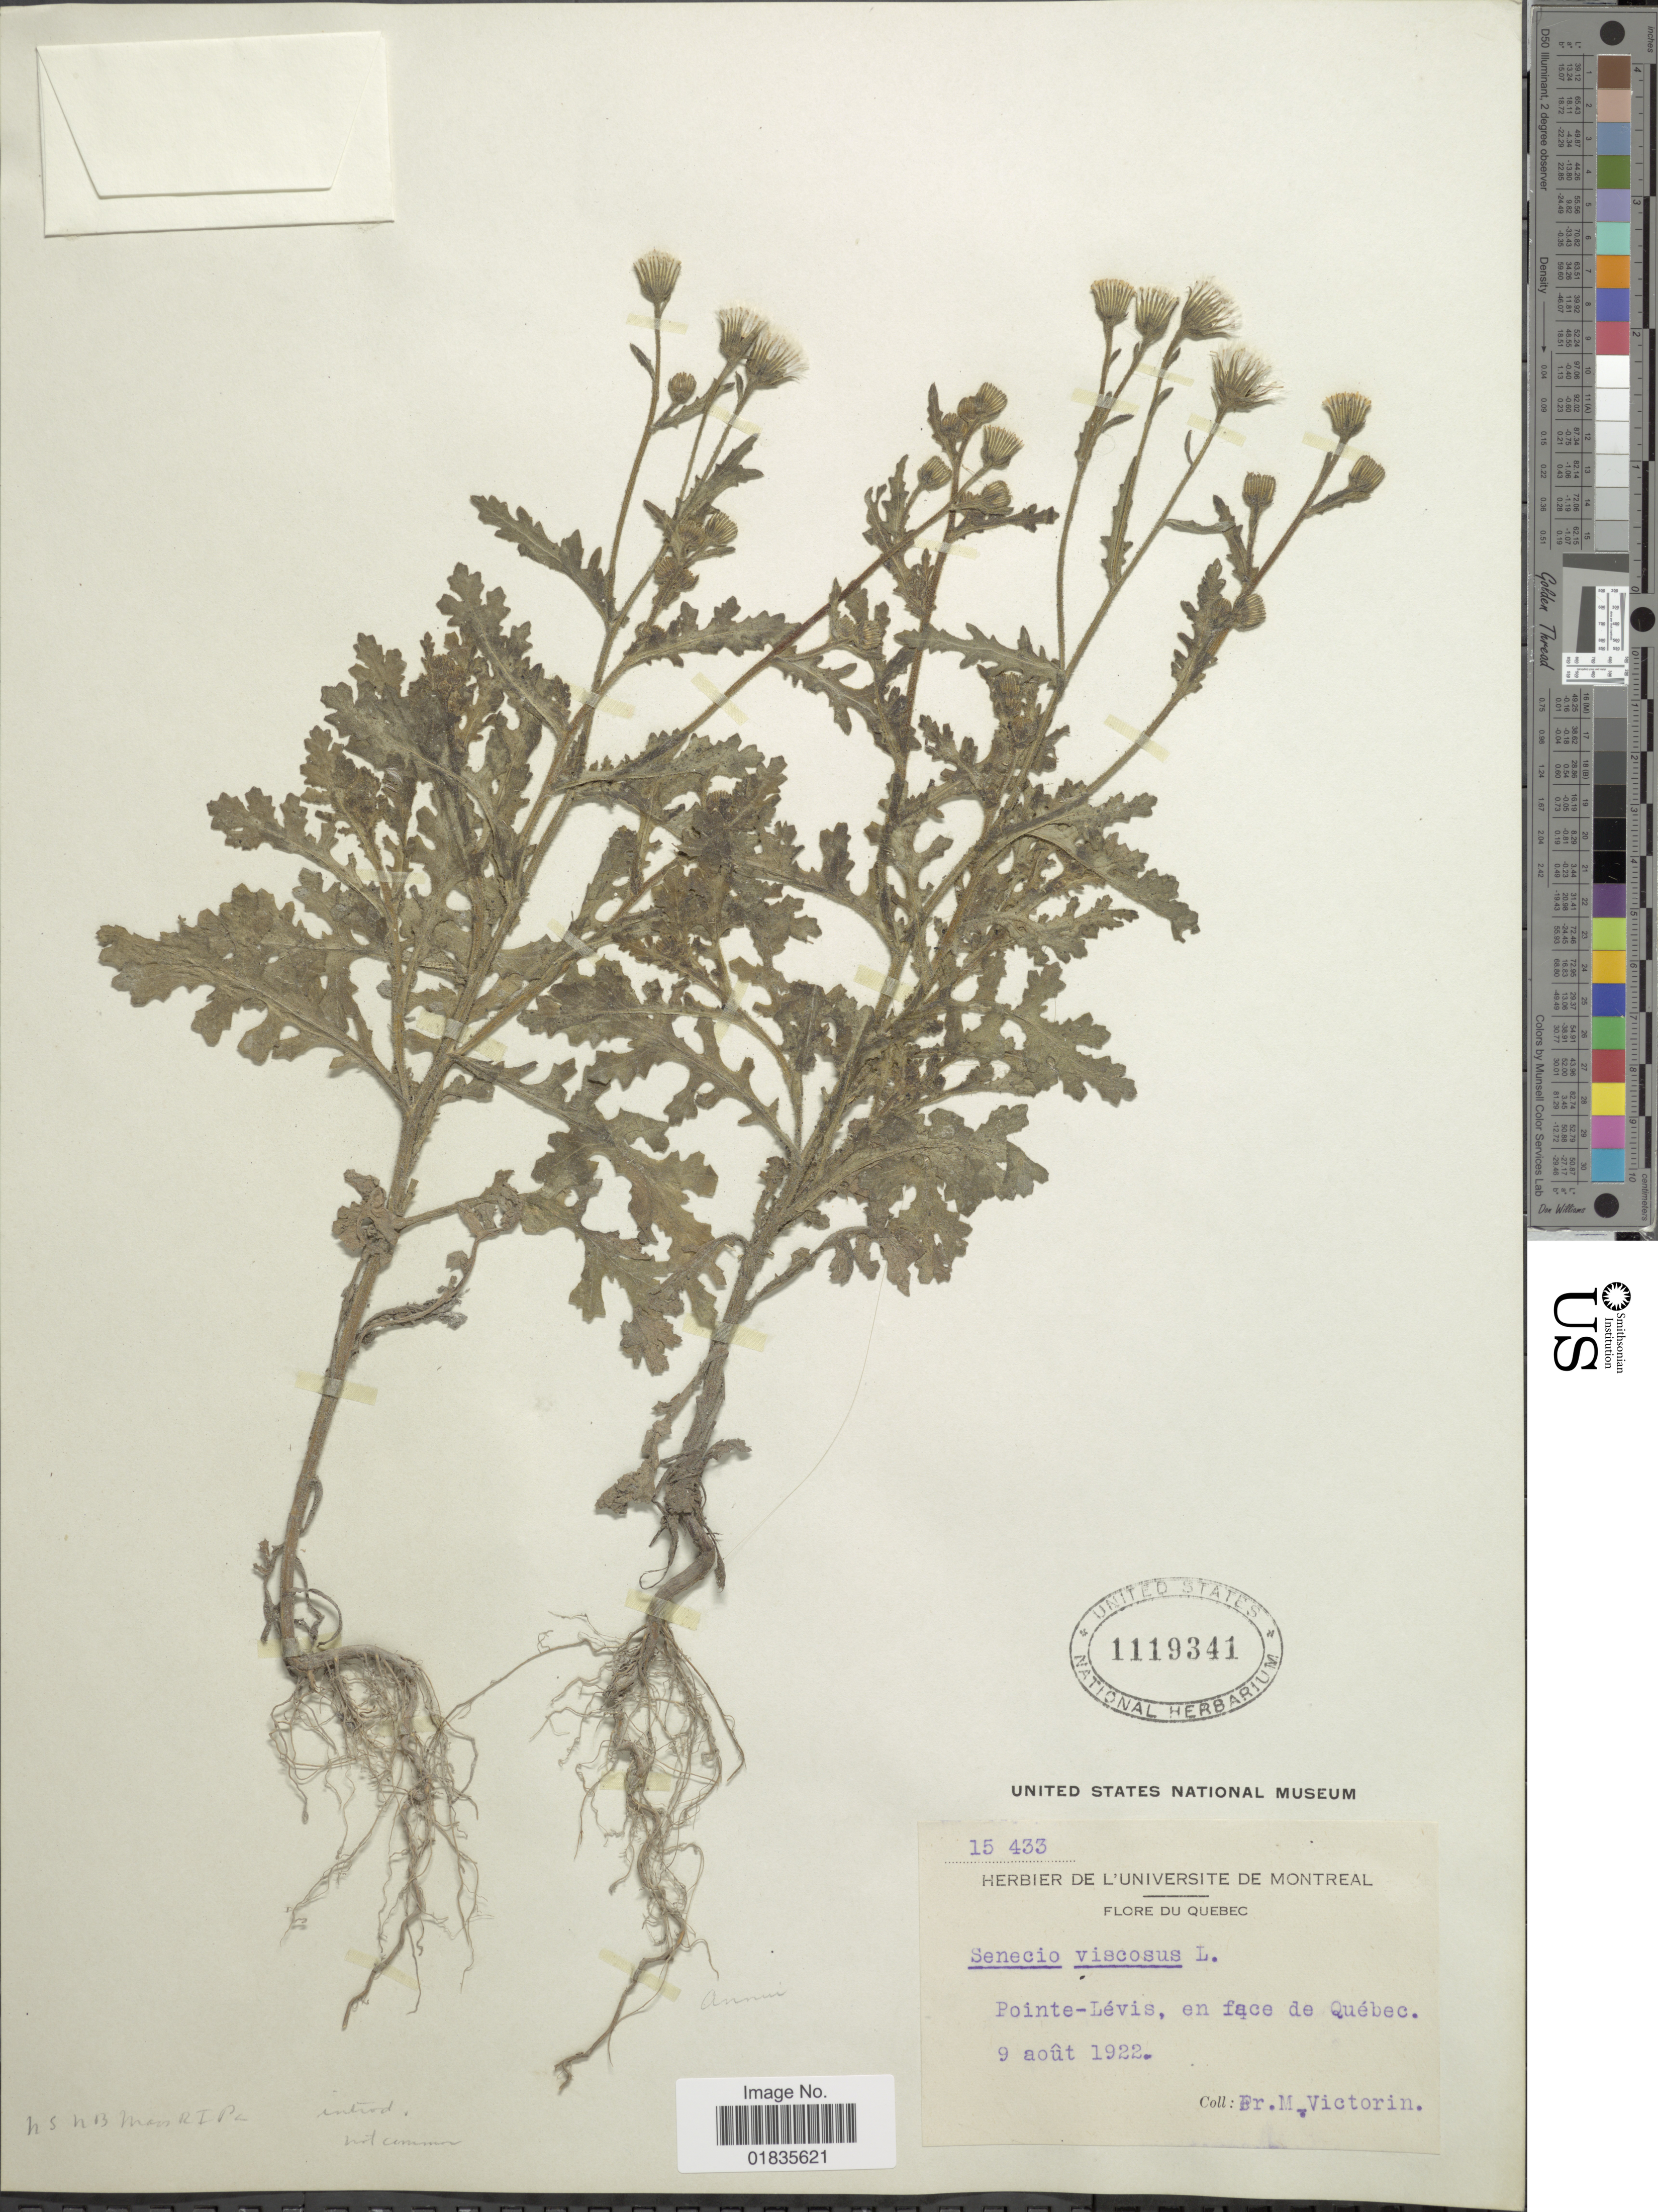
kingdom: Plantae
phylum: Tracheophyta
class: Magnoliopsida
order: Asterales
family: Asteraceae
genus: Senecio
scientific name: Senecio viscosus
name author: L.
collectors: F. Victorin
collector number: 15433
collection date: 1922-08-09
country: Canada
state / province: Quebec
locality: Pointe -Levis, en face de Quebec.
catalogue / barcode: US 1119341